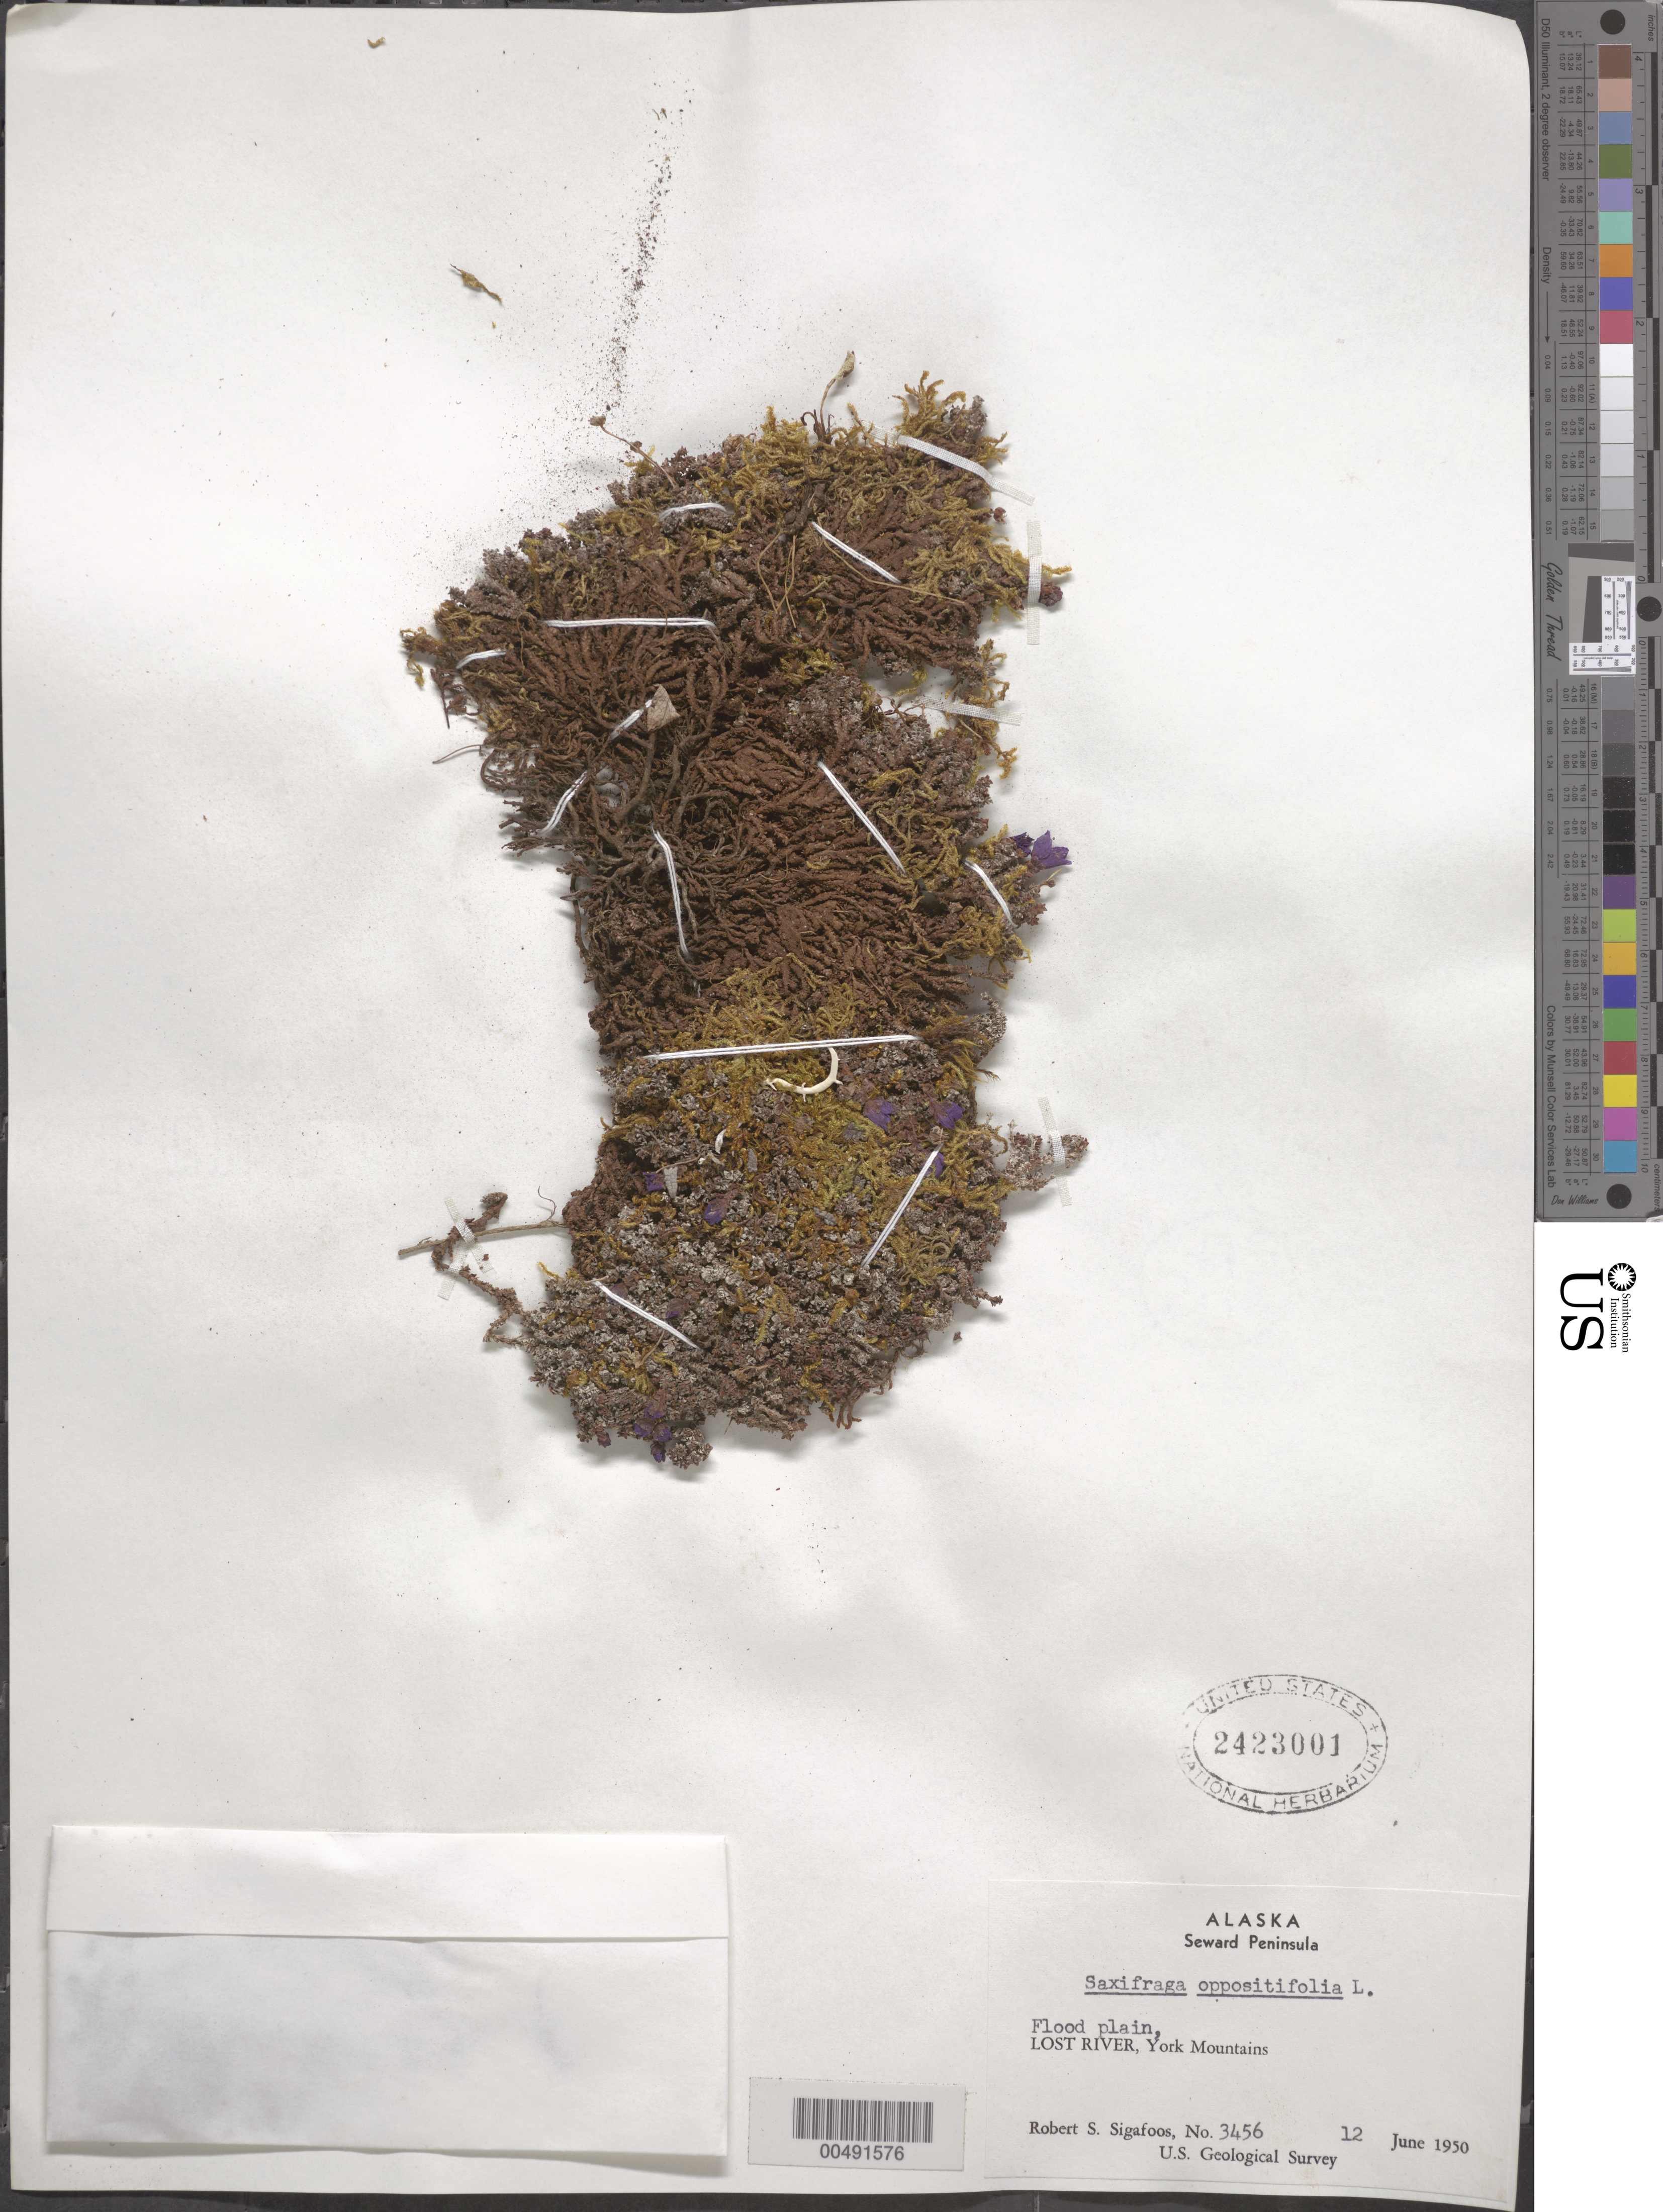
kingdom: Plantae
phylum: Tracheophyta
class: Magnoliopsida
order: Saxifragales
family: Saxifragaceae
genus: Saxifraga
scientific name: Saxifraga oppositifolia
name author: L.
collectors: R. Sigafoos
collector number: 3456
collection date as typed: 12 Jun 1950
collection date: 1950-06-12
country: United States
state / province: Alaska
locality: Seward Peninsula, York Mountains, Lost River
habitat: flood plain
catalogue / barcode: US 2423001